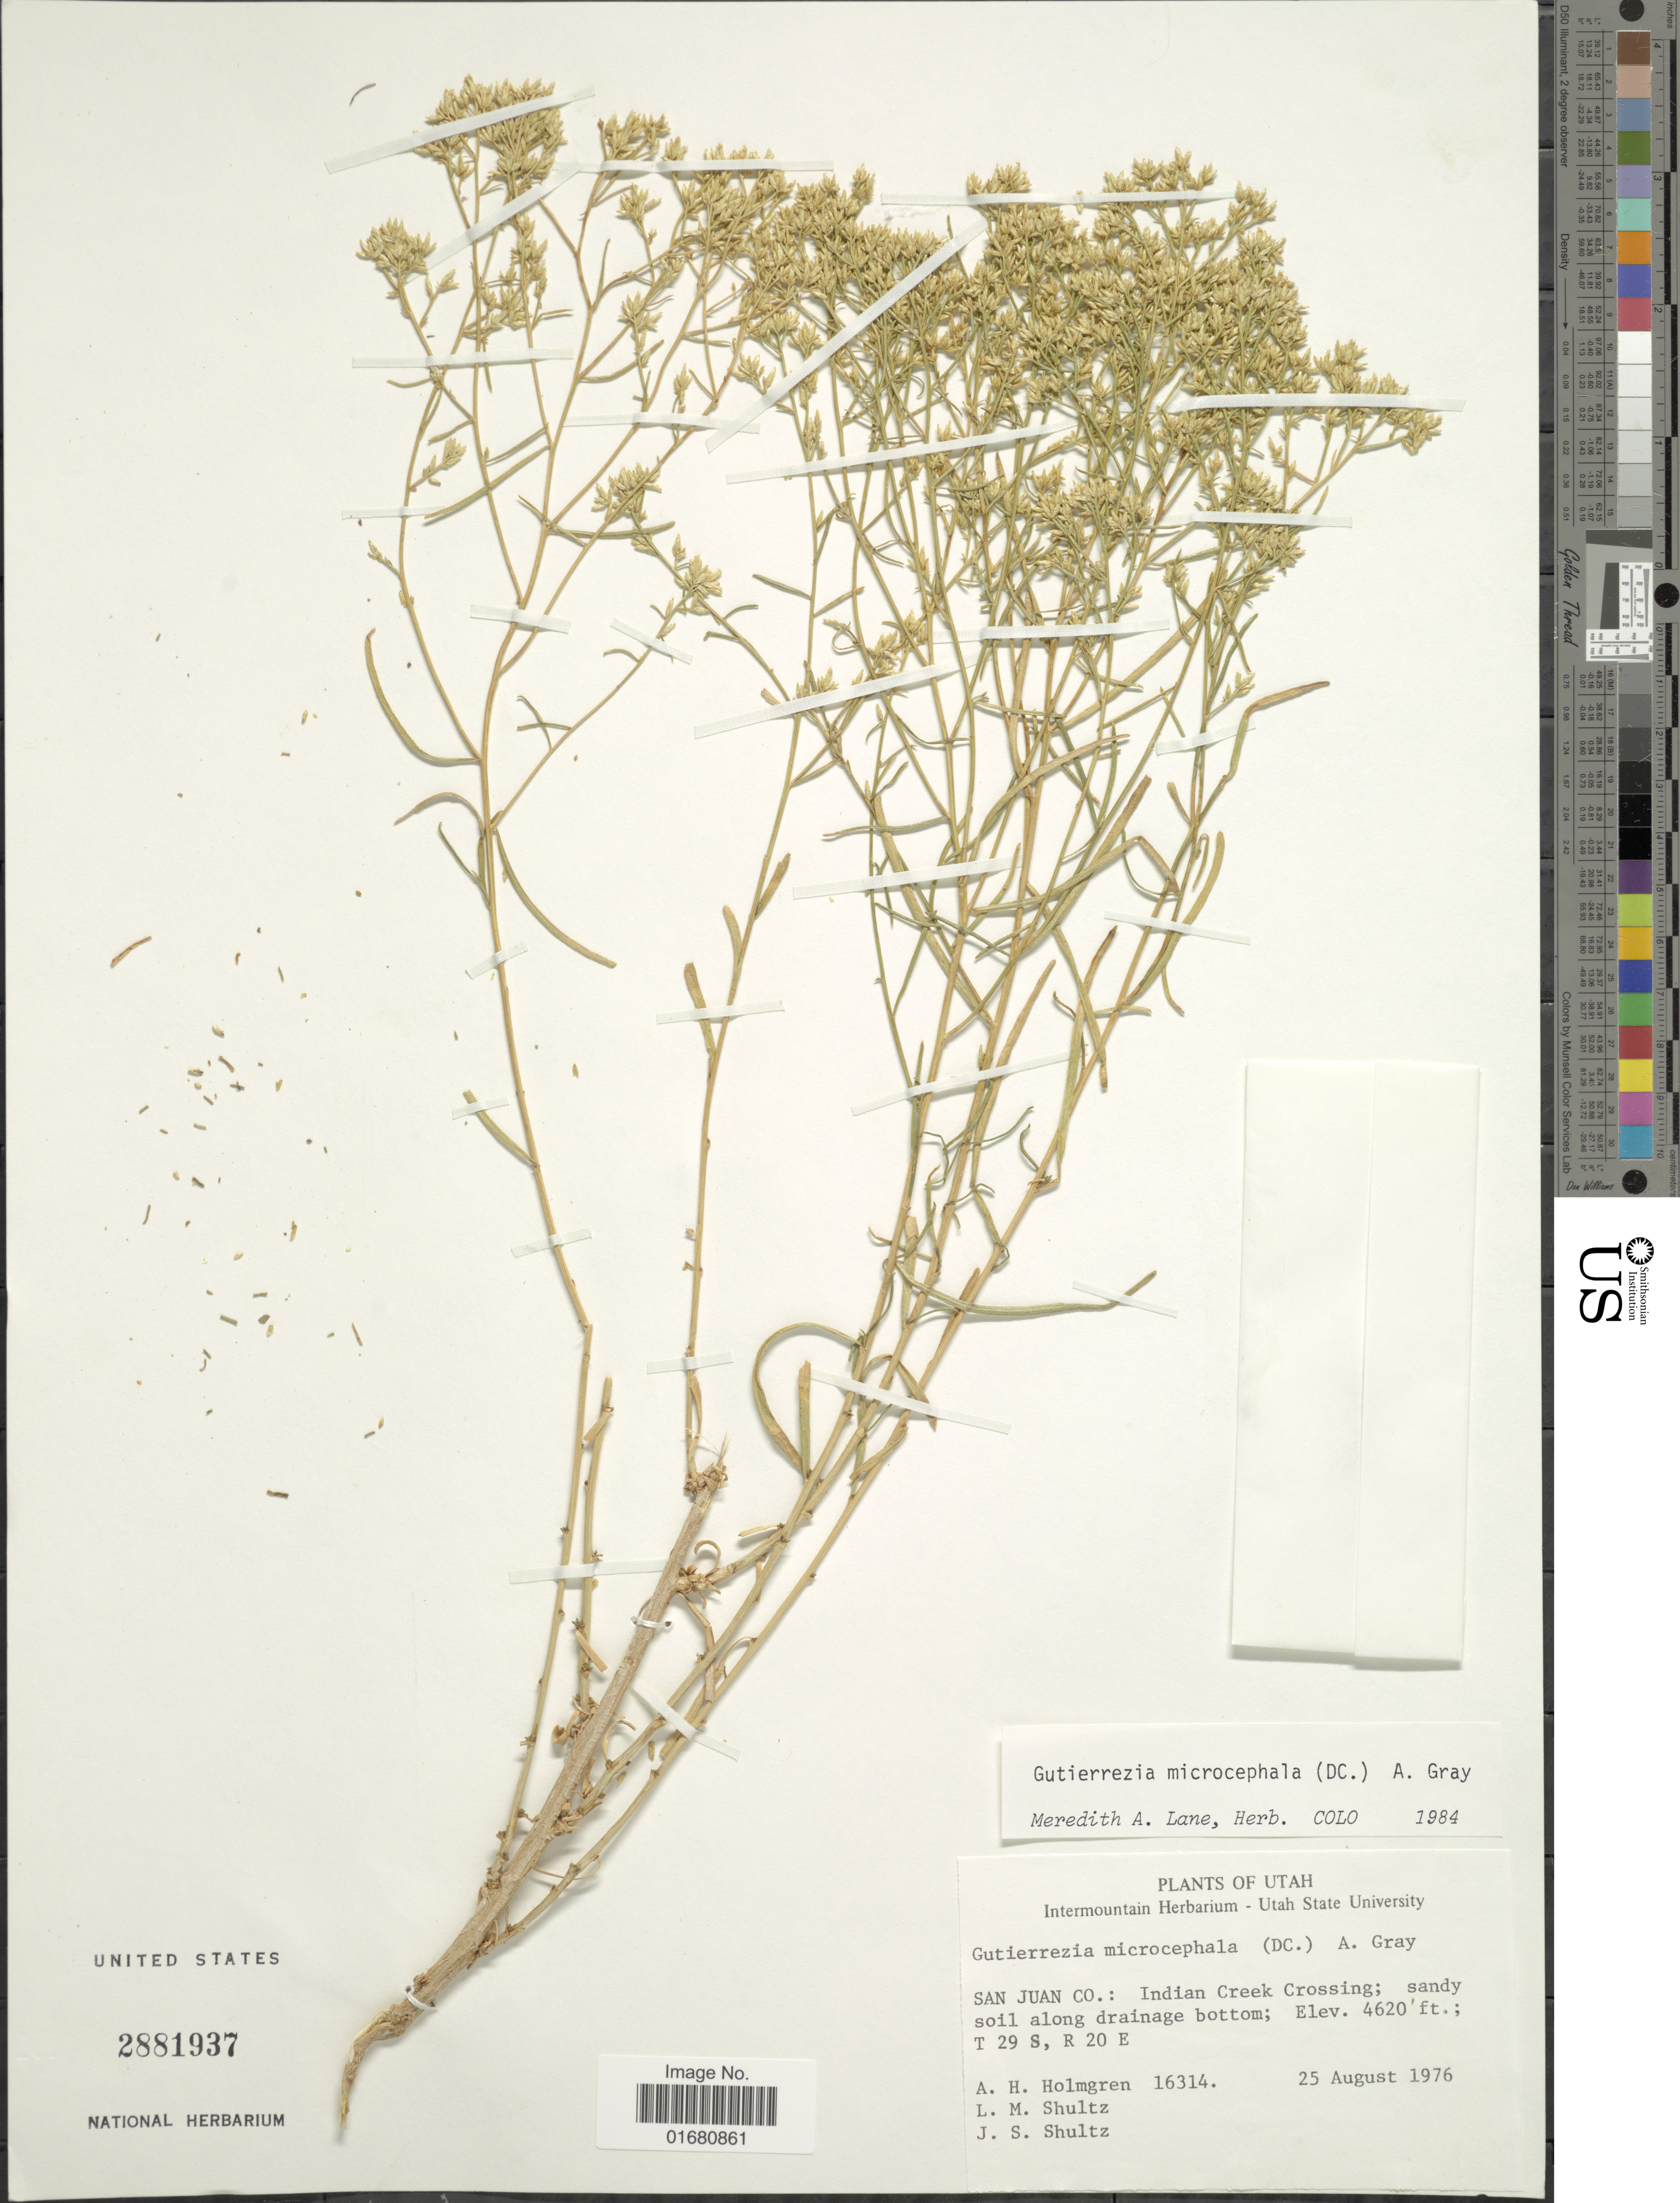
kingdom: Plantae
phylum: Tracheophyta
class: Magnoliopsida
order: Asterales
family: Asteraceae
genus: Gutierrezia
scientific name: Gutierrezia microcephala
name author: (DC.) A. Gray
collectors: A. H. Holmgren, L. Shultz & J. Shultz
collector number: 16314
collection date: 1976-08-25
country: United States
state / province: Utah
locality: San Juan Co.: Indian Creek Crossing; sandy soil along drainage bottom, T 29 S, R 20 E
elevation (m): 1408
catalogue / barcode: US 2881937